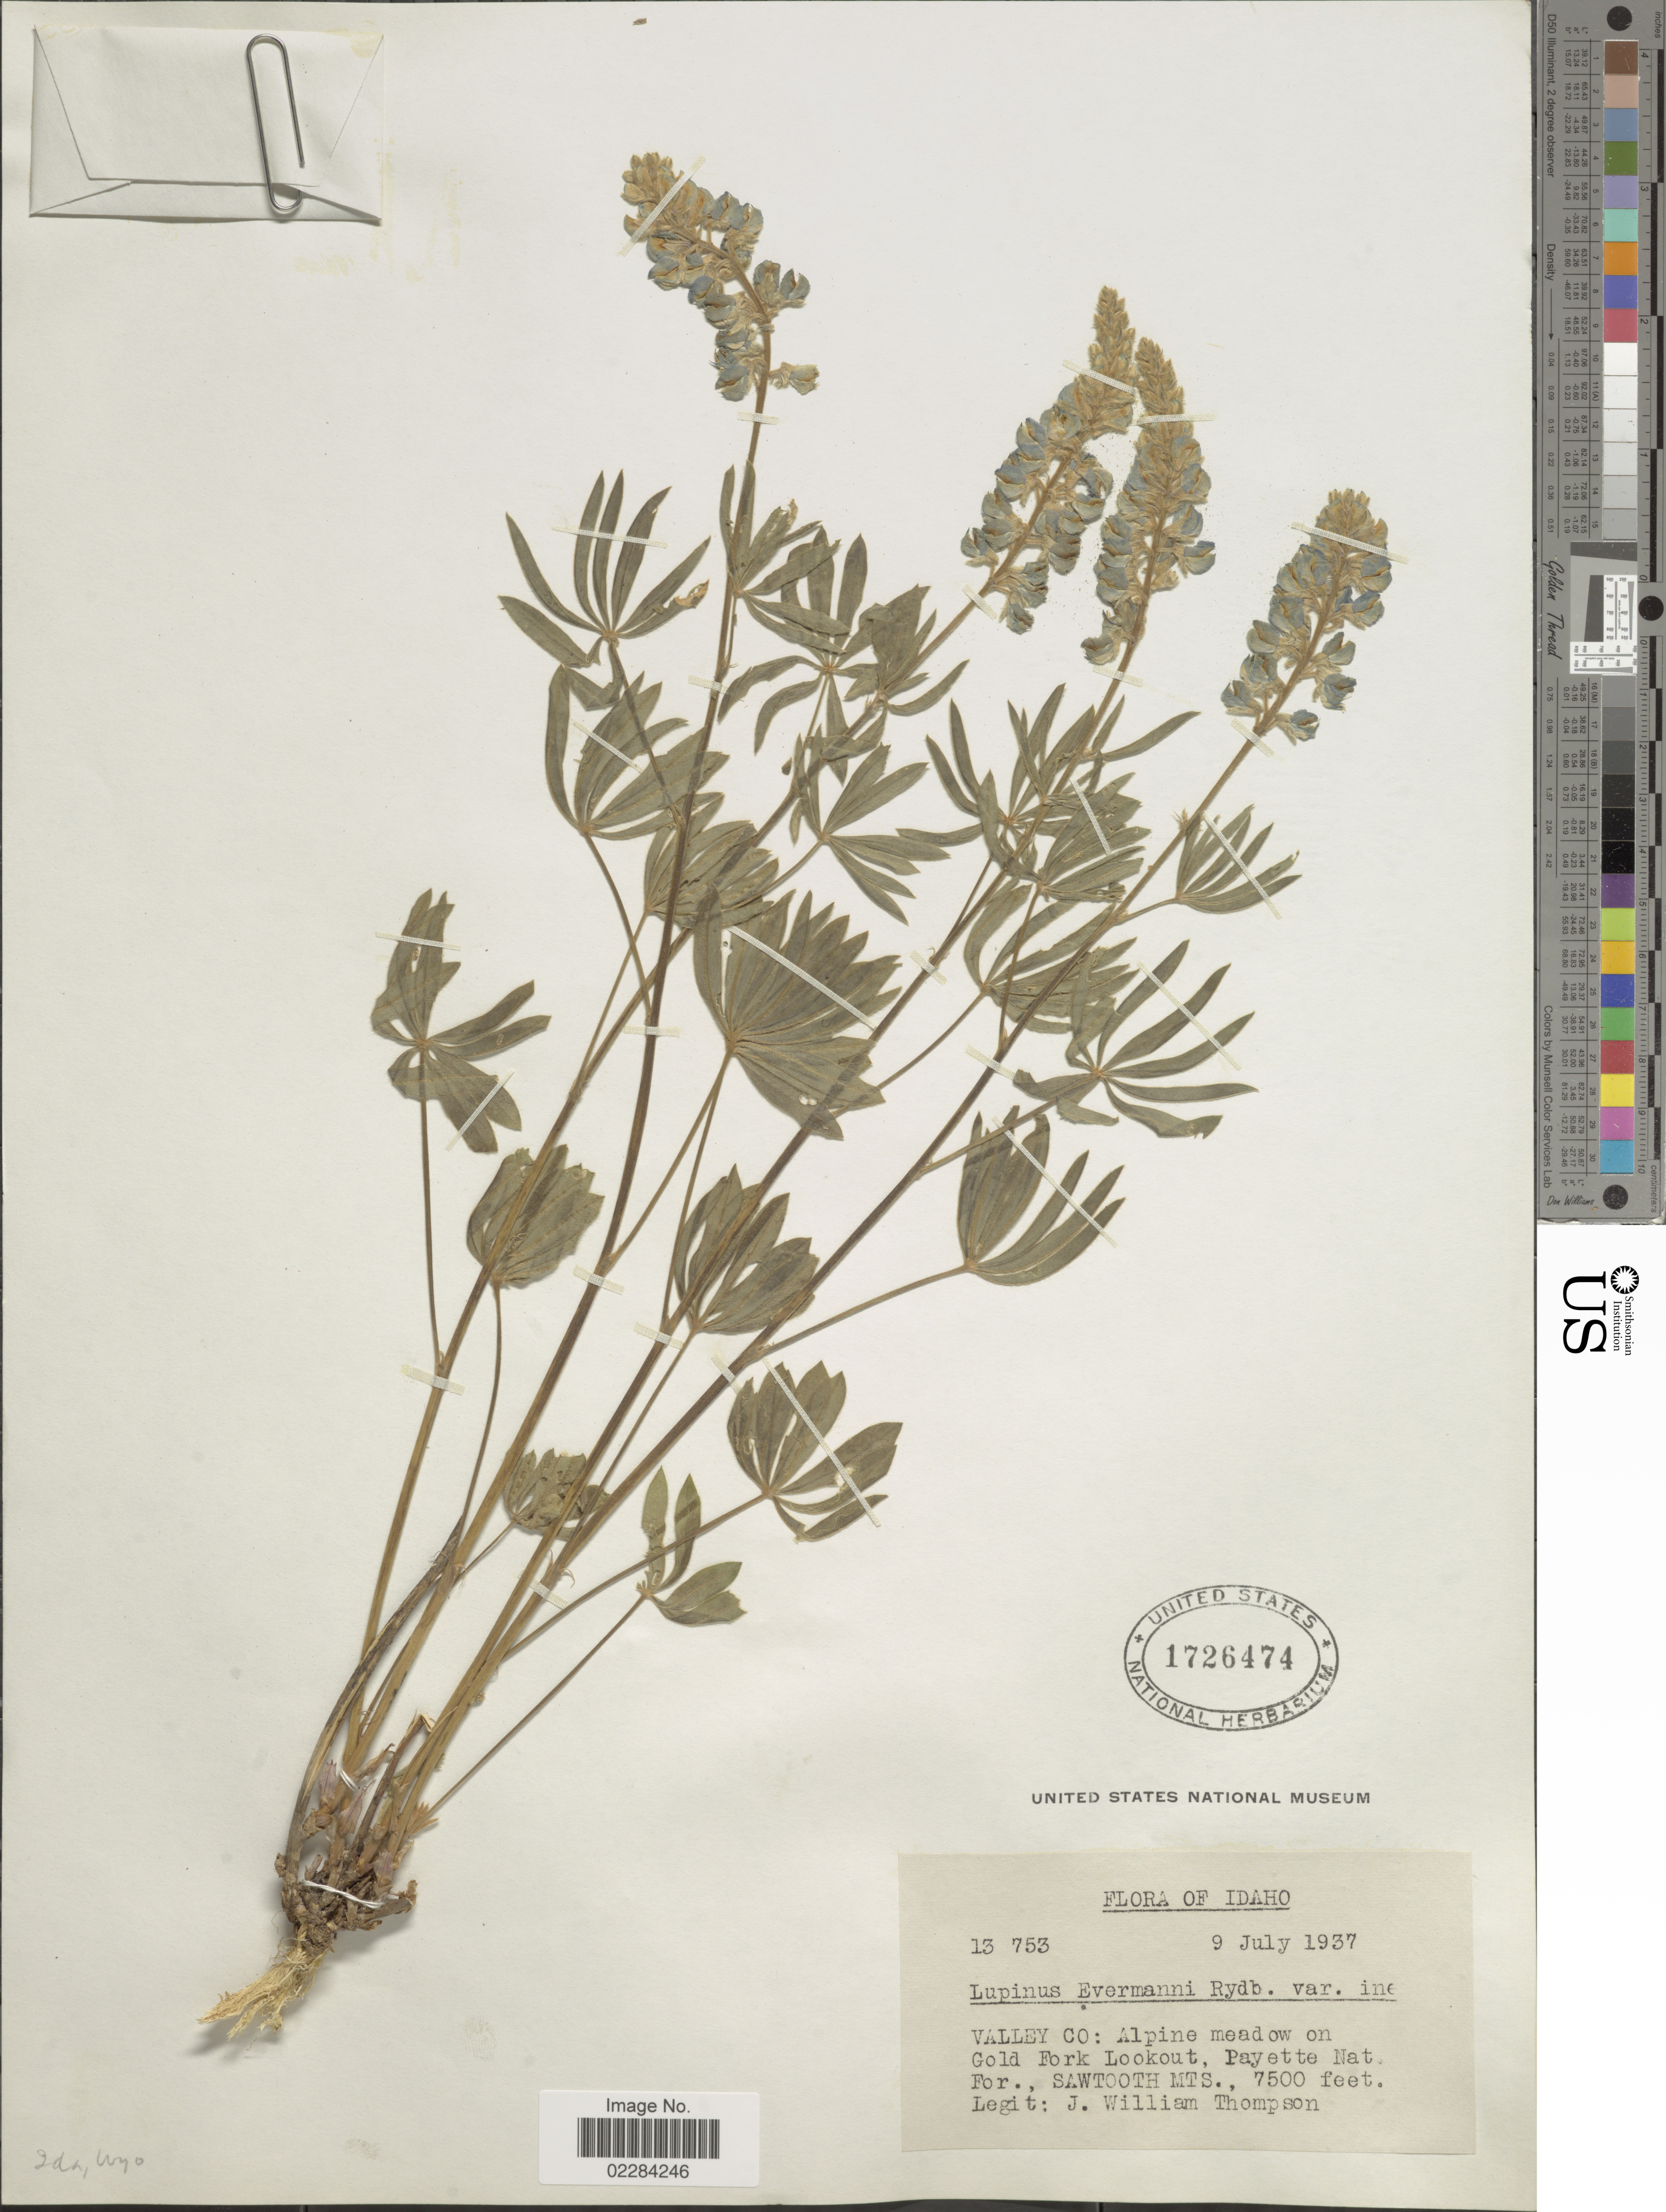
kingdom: Plantae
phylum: Tracheophyta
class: Magnoliopsida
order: Fabales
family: Fabaceae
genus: Lupinus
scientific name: Lupinus evermannii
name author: Rydb.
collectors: J. W. Thompson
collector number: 13753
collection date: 1937-07-09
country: United States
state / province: Idaho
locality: Valley Co.: Alpine meadow on gold Fork Lookout, Payette Nat. For., Sawtooth Mts.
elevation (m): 2286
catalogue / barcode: US 1726474